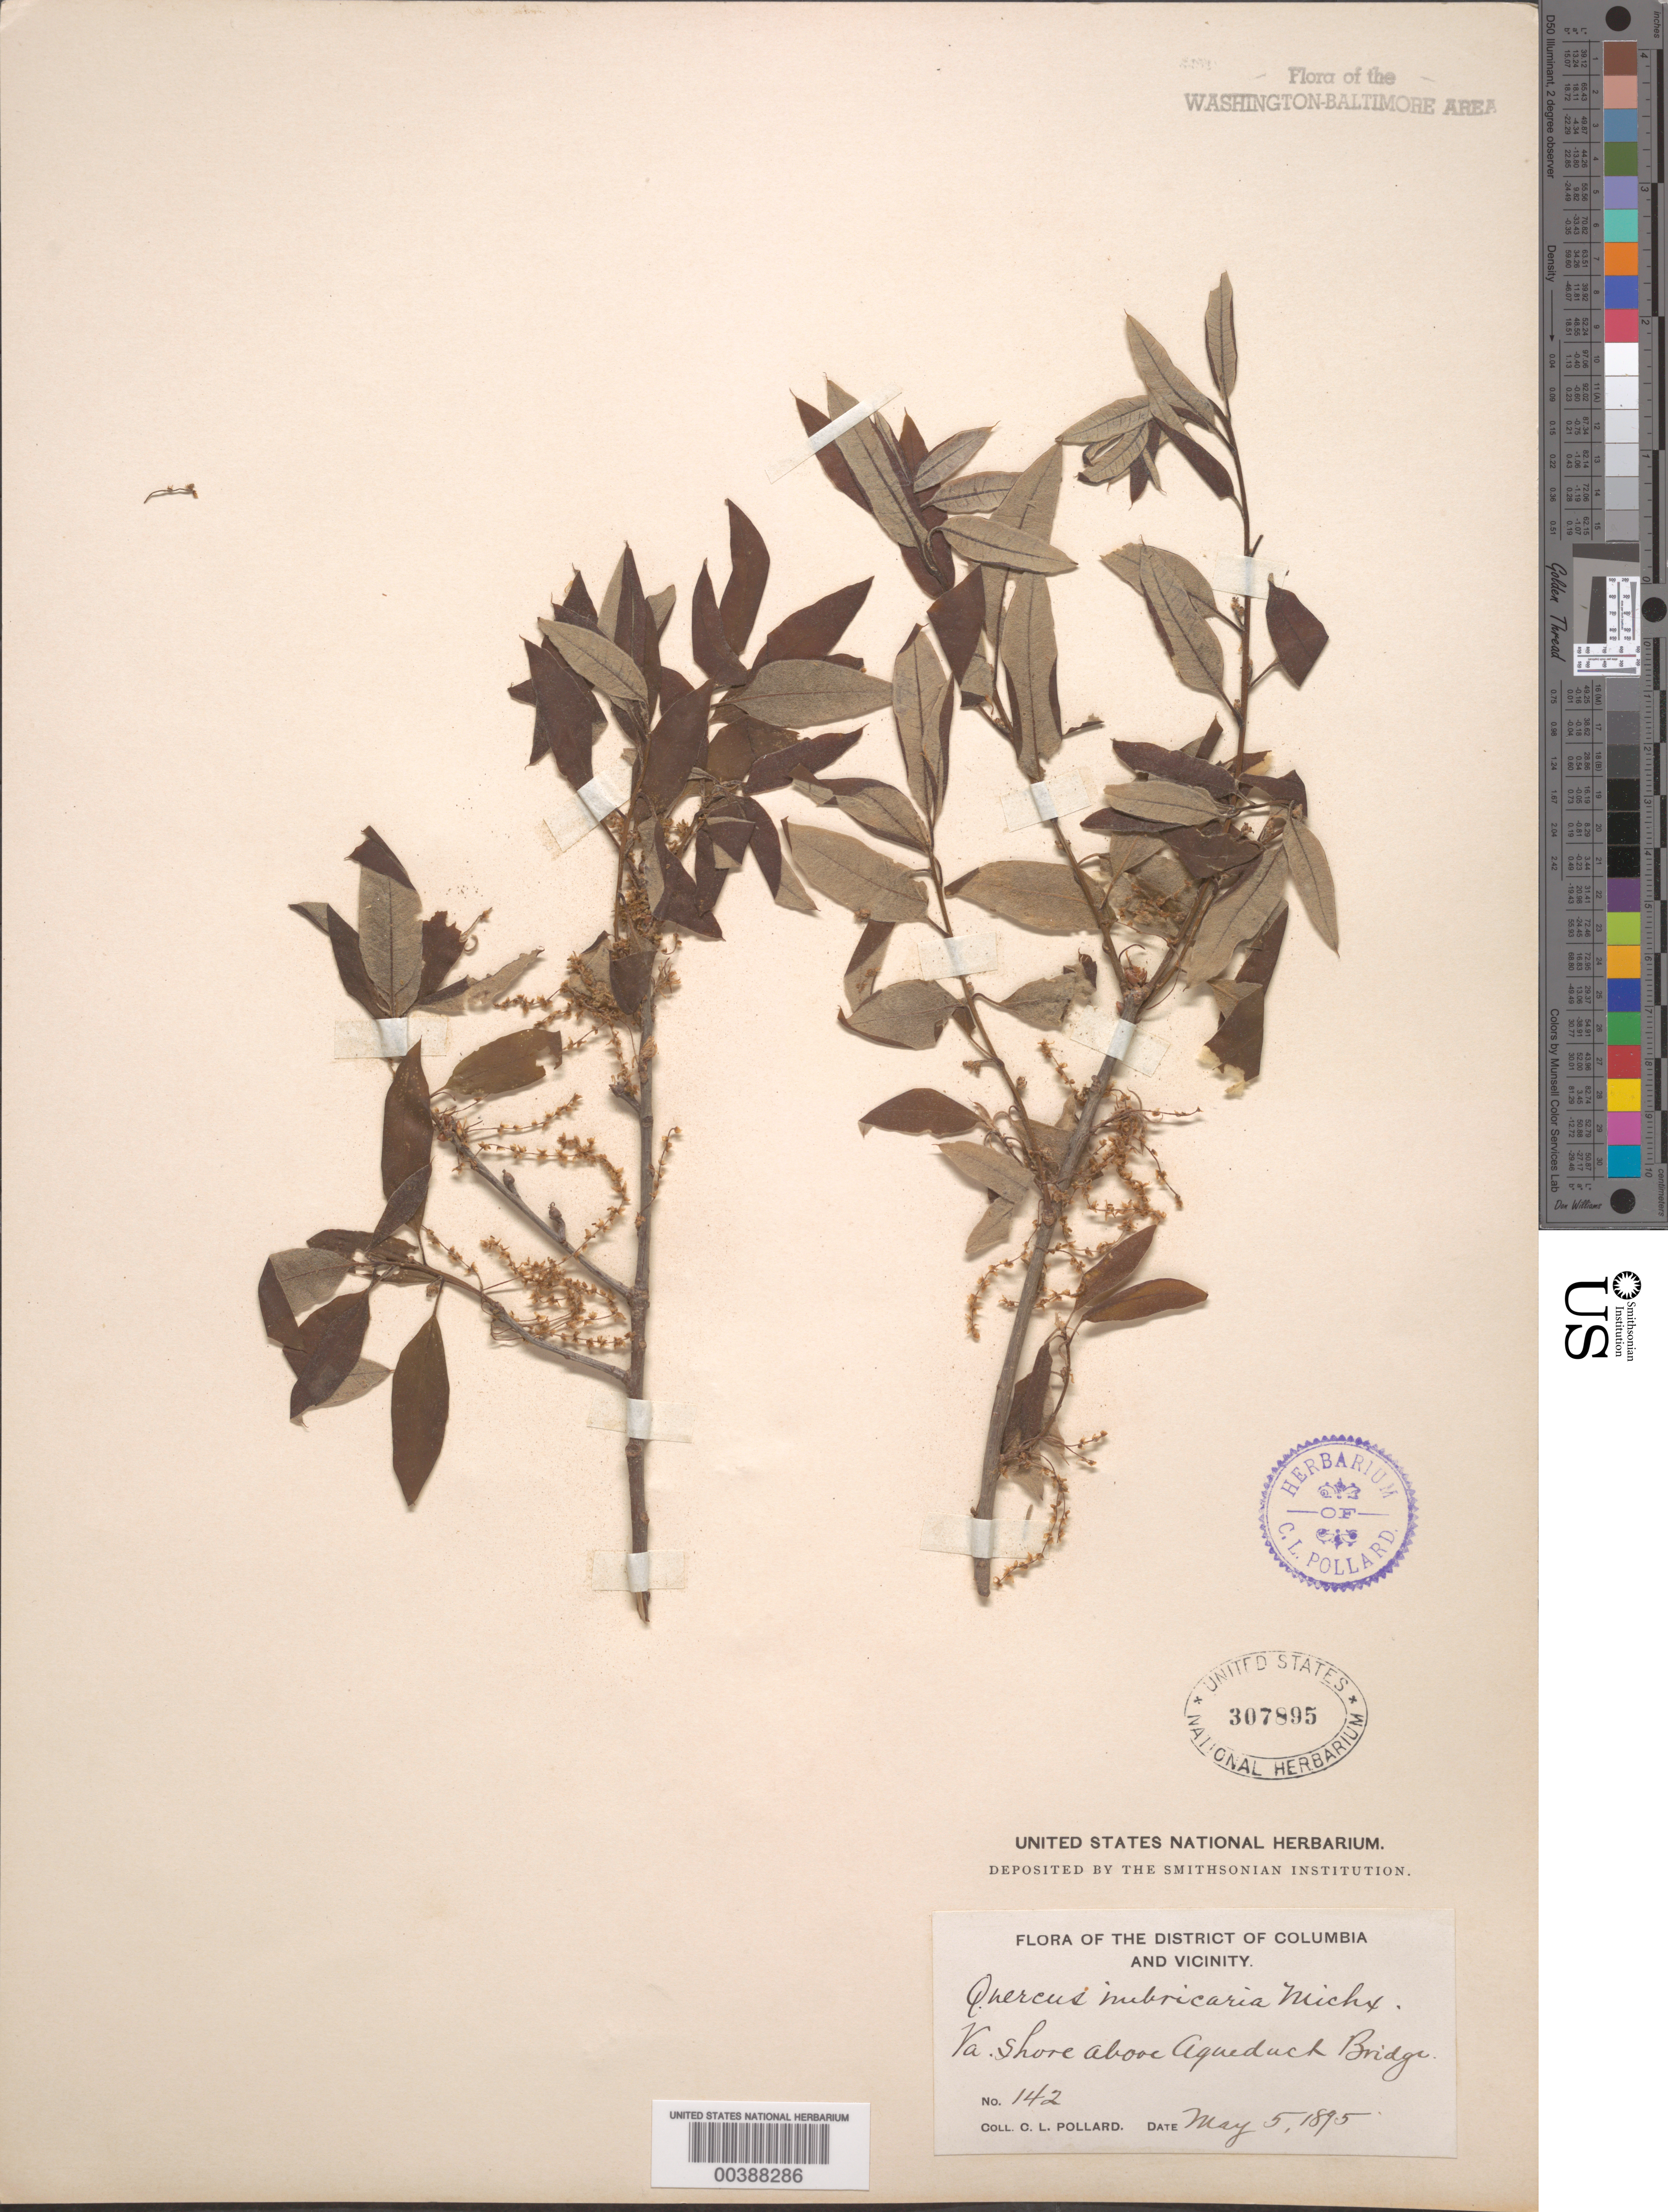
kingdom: Plantae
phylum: Tracheophyta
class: Magnoliopsida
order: Fagales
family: Fagaceae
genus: Quercus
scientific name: Quercus imbricaria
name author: Michx.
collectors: C. L. Pollard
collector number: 142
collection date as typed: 05 May 1895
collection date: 1895-05-05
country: United States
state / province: Virginia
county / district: Fairfax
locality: Above Aqueduct Bridge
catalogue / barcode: US 307895